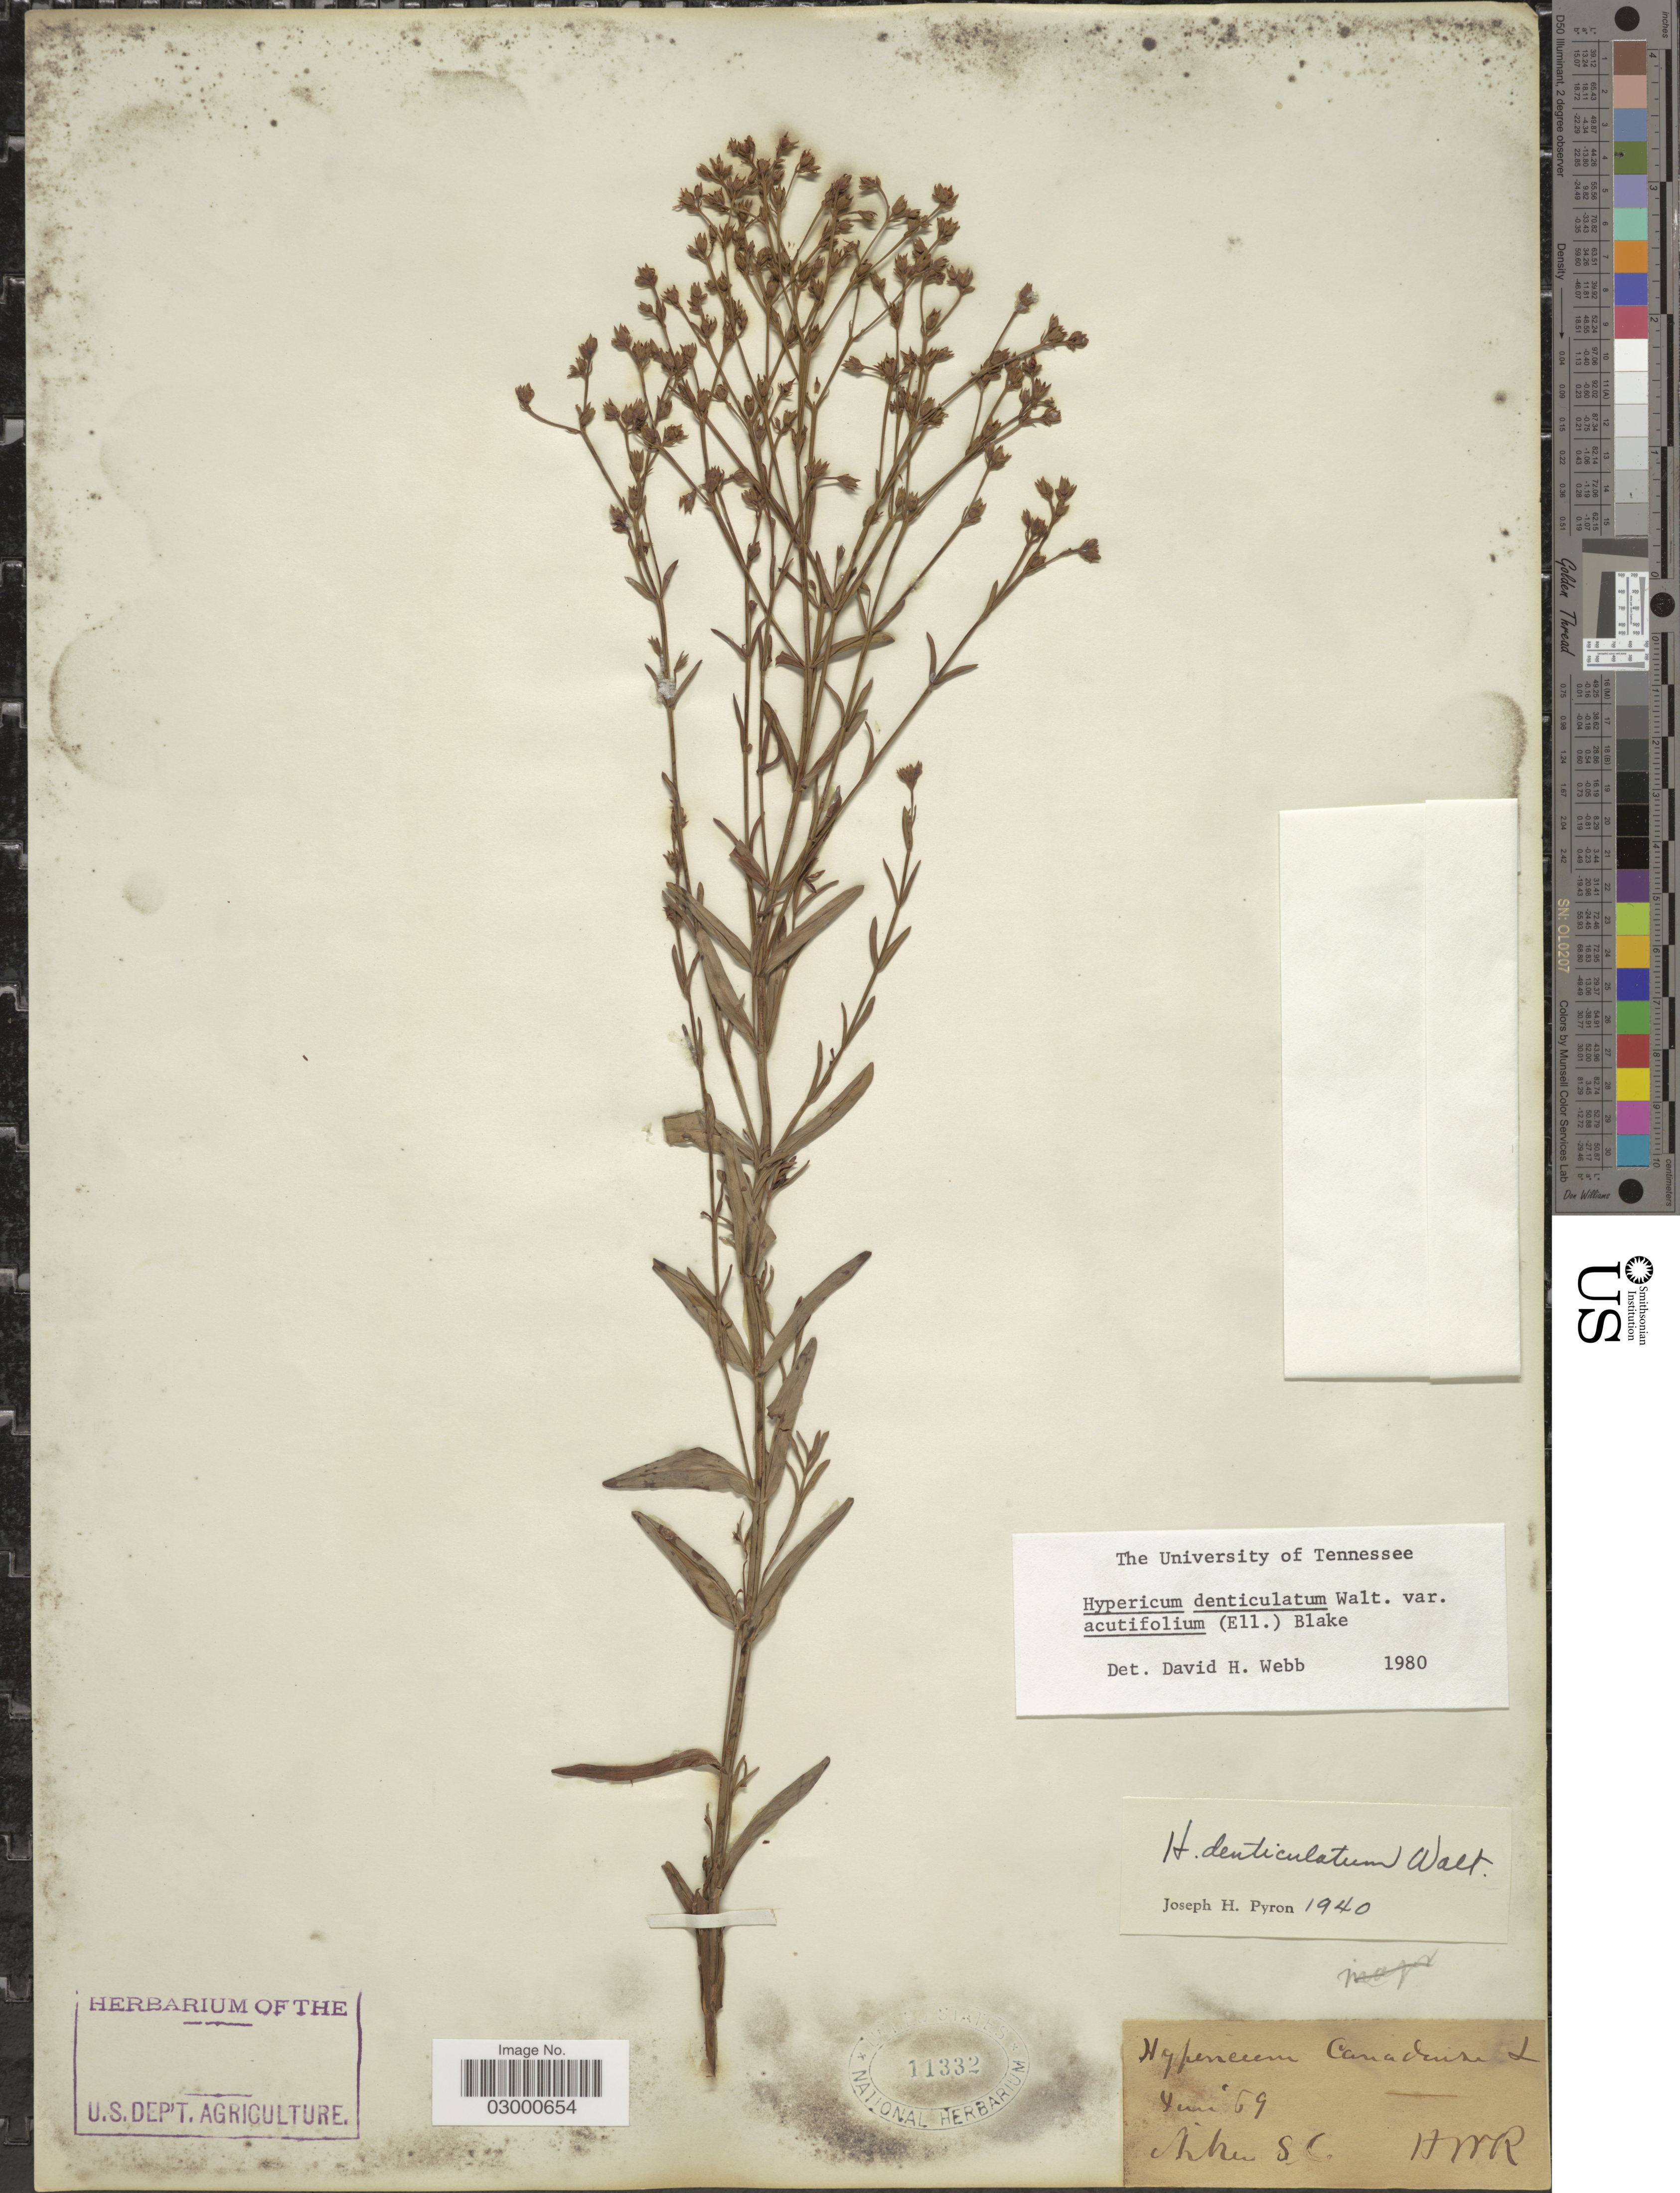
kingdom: Plantae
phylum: Tracheophyta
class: Magnoliopsida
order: Malpighiales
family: Hypericaceae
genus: Hypericum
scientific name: Hypericum denticulatum var. acutifolium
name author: (Elliott) N. Robson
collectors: H. W. R.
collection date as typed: Transcribed d/m/y: /6/69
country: United States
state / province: South Carolina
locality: Aiken.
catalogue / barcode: US 11332